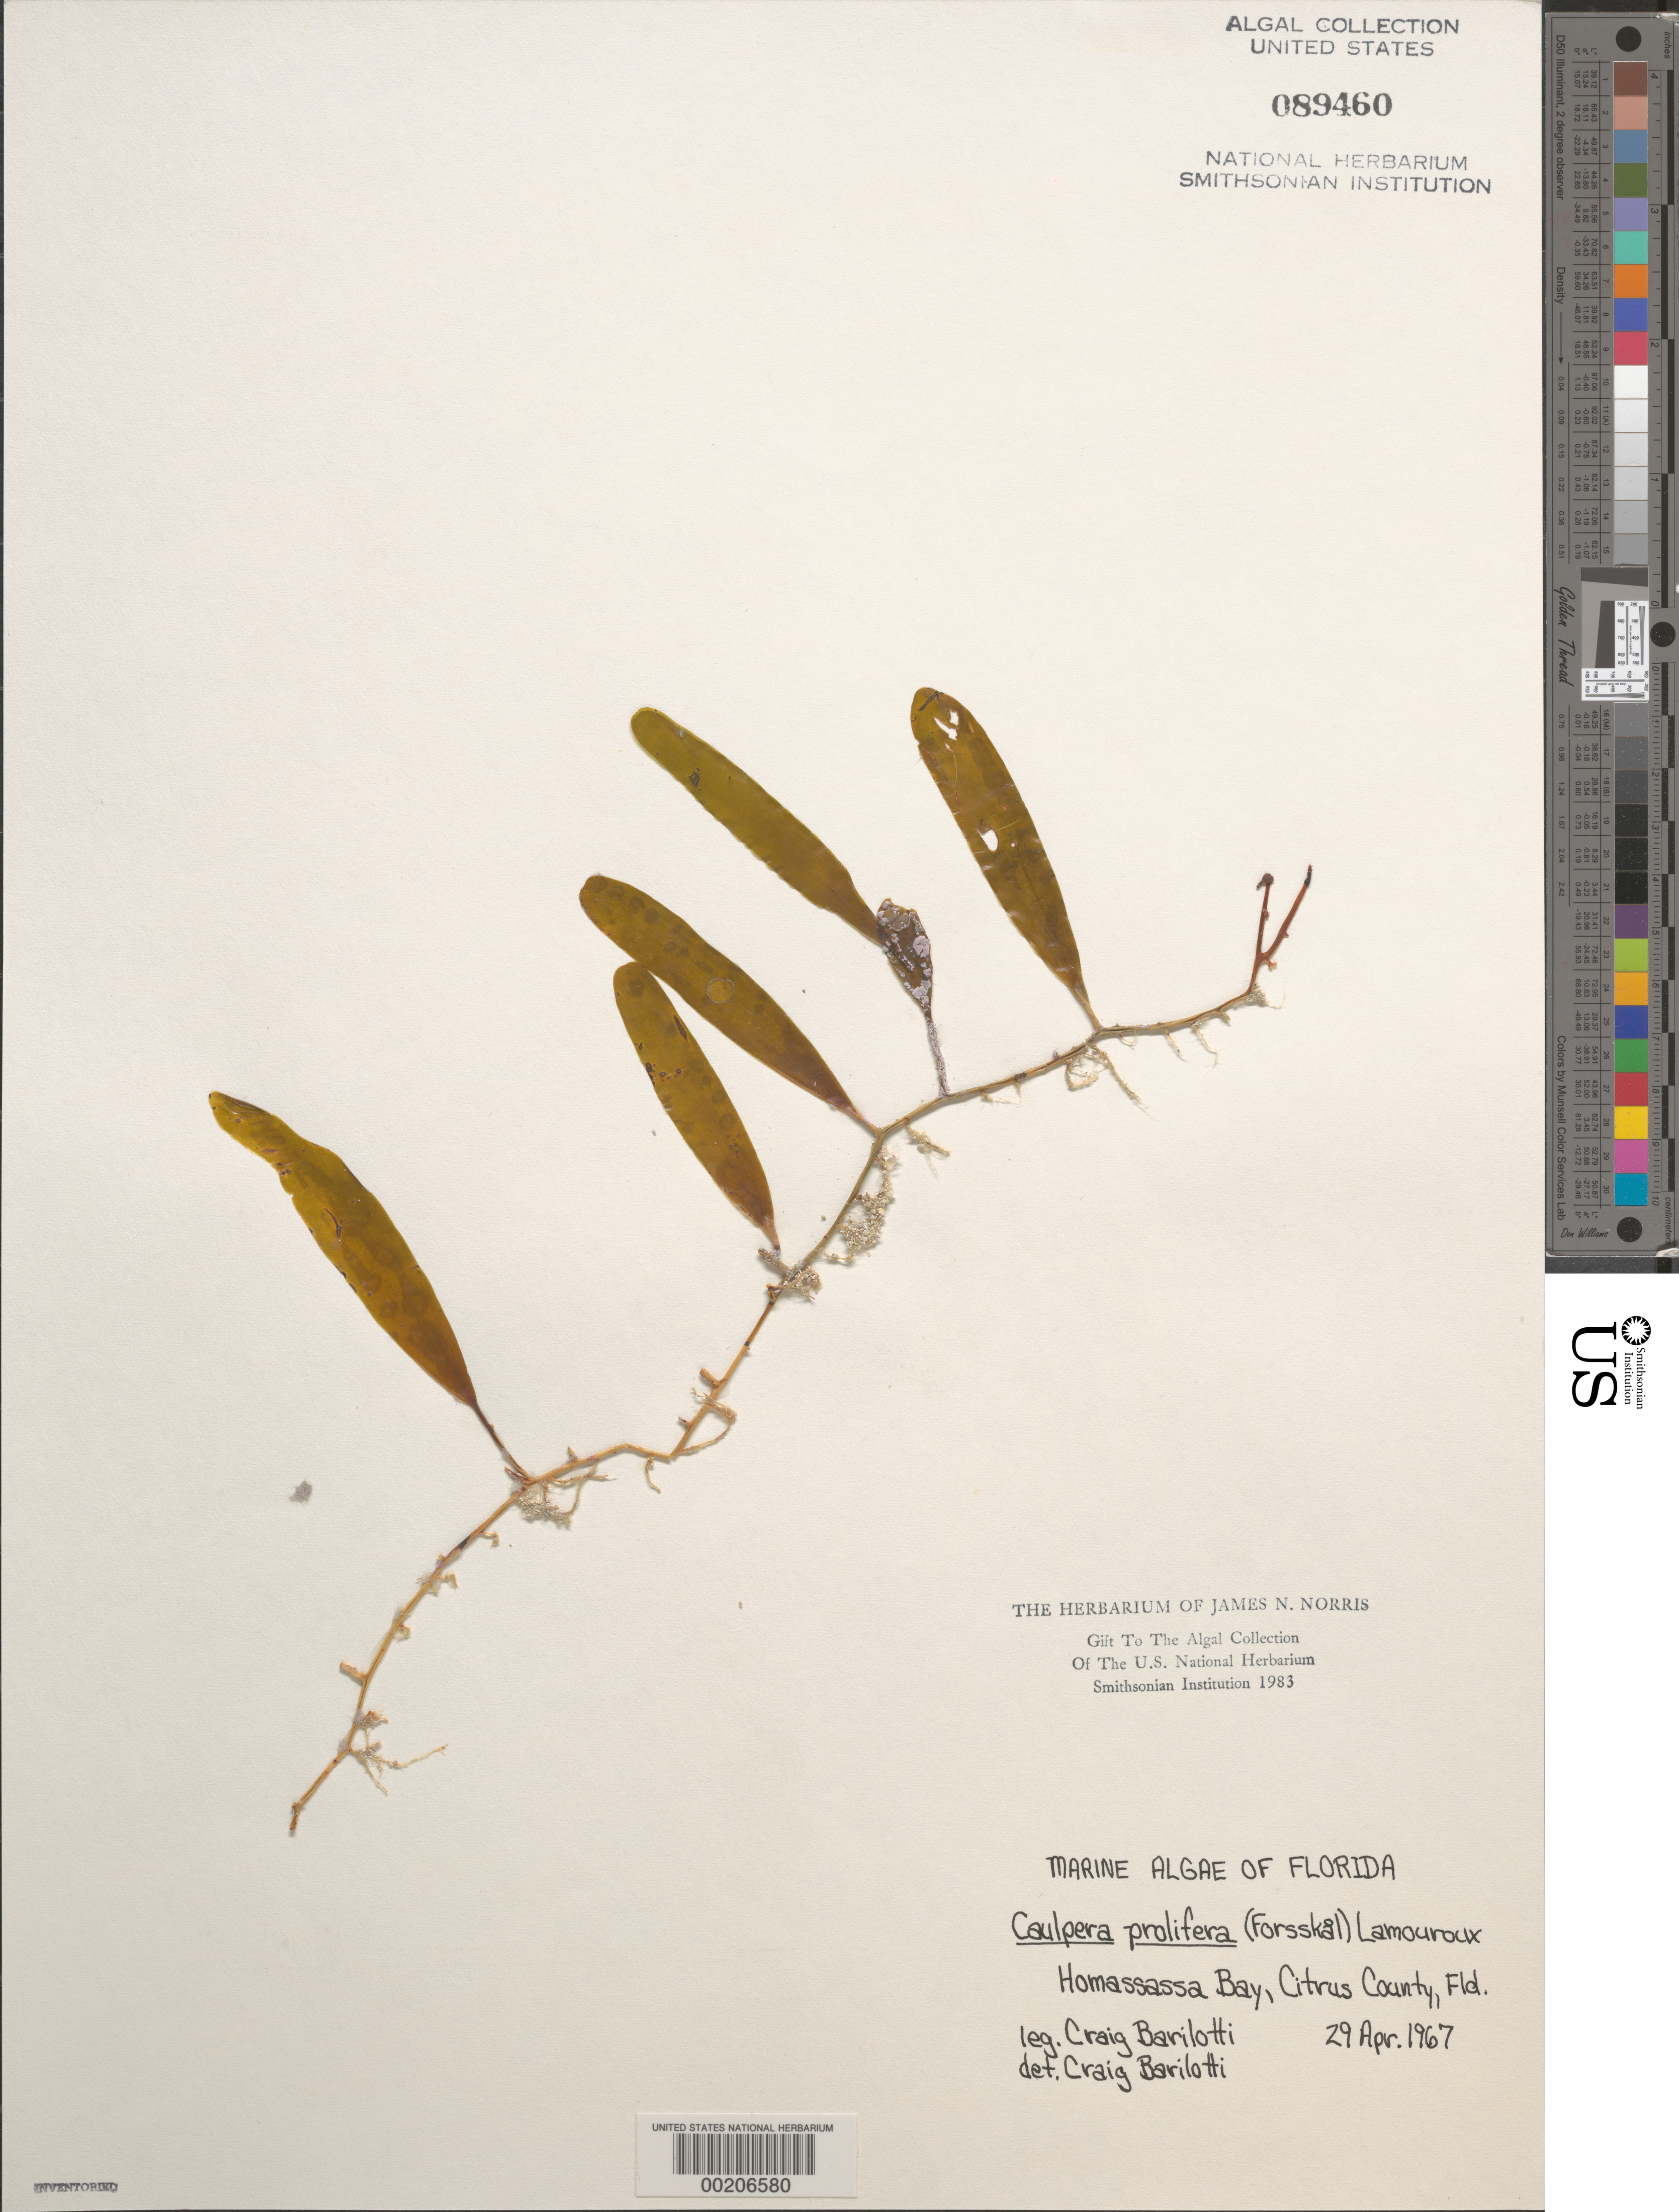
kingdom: Plantae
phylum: Chlorophyta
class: Ulvophyceae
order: Bryopsidales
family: Caulerpaceae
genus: Caulerpa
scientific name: Caulerpa prolifera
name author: (Forssk.) J.V.Lamouroux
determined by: Barilotti, D. C.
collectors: D. C. Barilotti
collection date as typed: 29 Apr 1967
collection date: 1967-04-29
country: United States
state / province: Florida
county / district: Citrus County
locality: Homosassa Bay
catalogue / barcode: US 89460